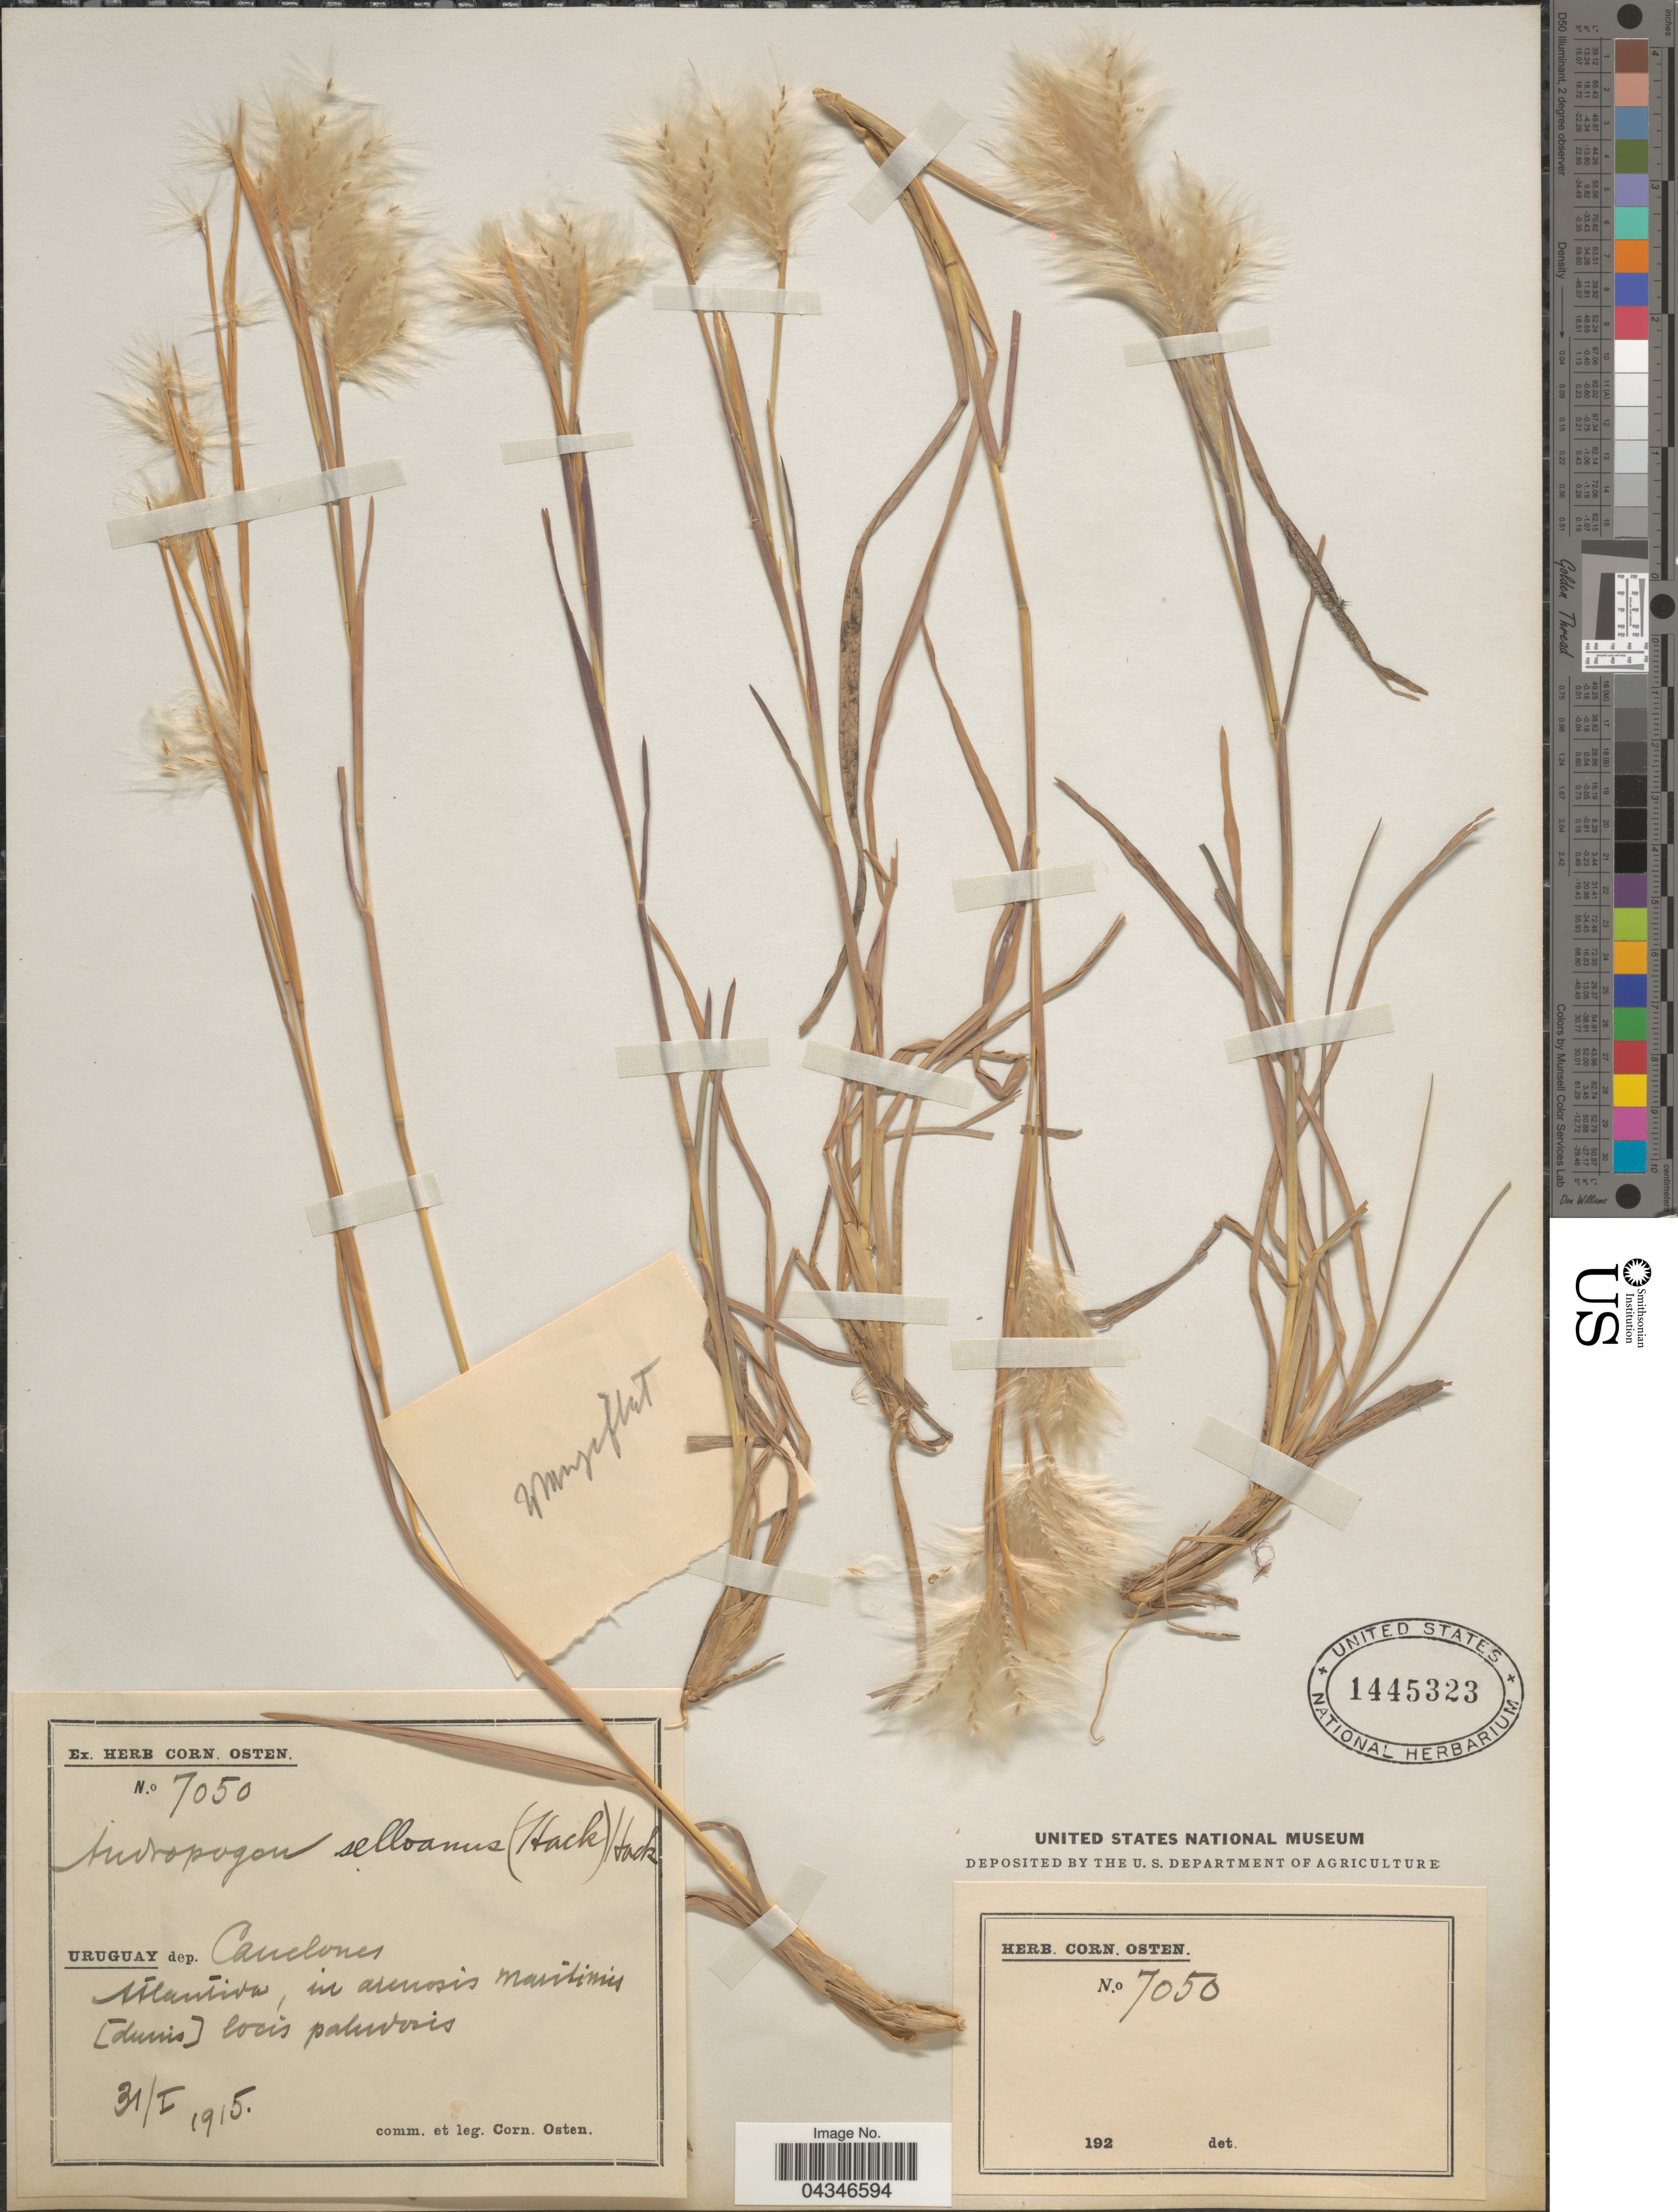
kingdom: Plantae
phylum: Tracheophyta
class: Liliopsida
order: Poales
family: Poaceae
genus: Andropogon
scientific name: Andropogon selloanus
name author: (Hack.) Hack.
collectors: C. Osten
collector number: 7050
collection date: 1915-01-31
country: Argentina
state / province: Misiones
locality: Dep. Cauclones. Atlantida, in arenosis maritimis. Locis paludosis.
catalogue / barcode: US 1445323